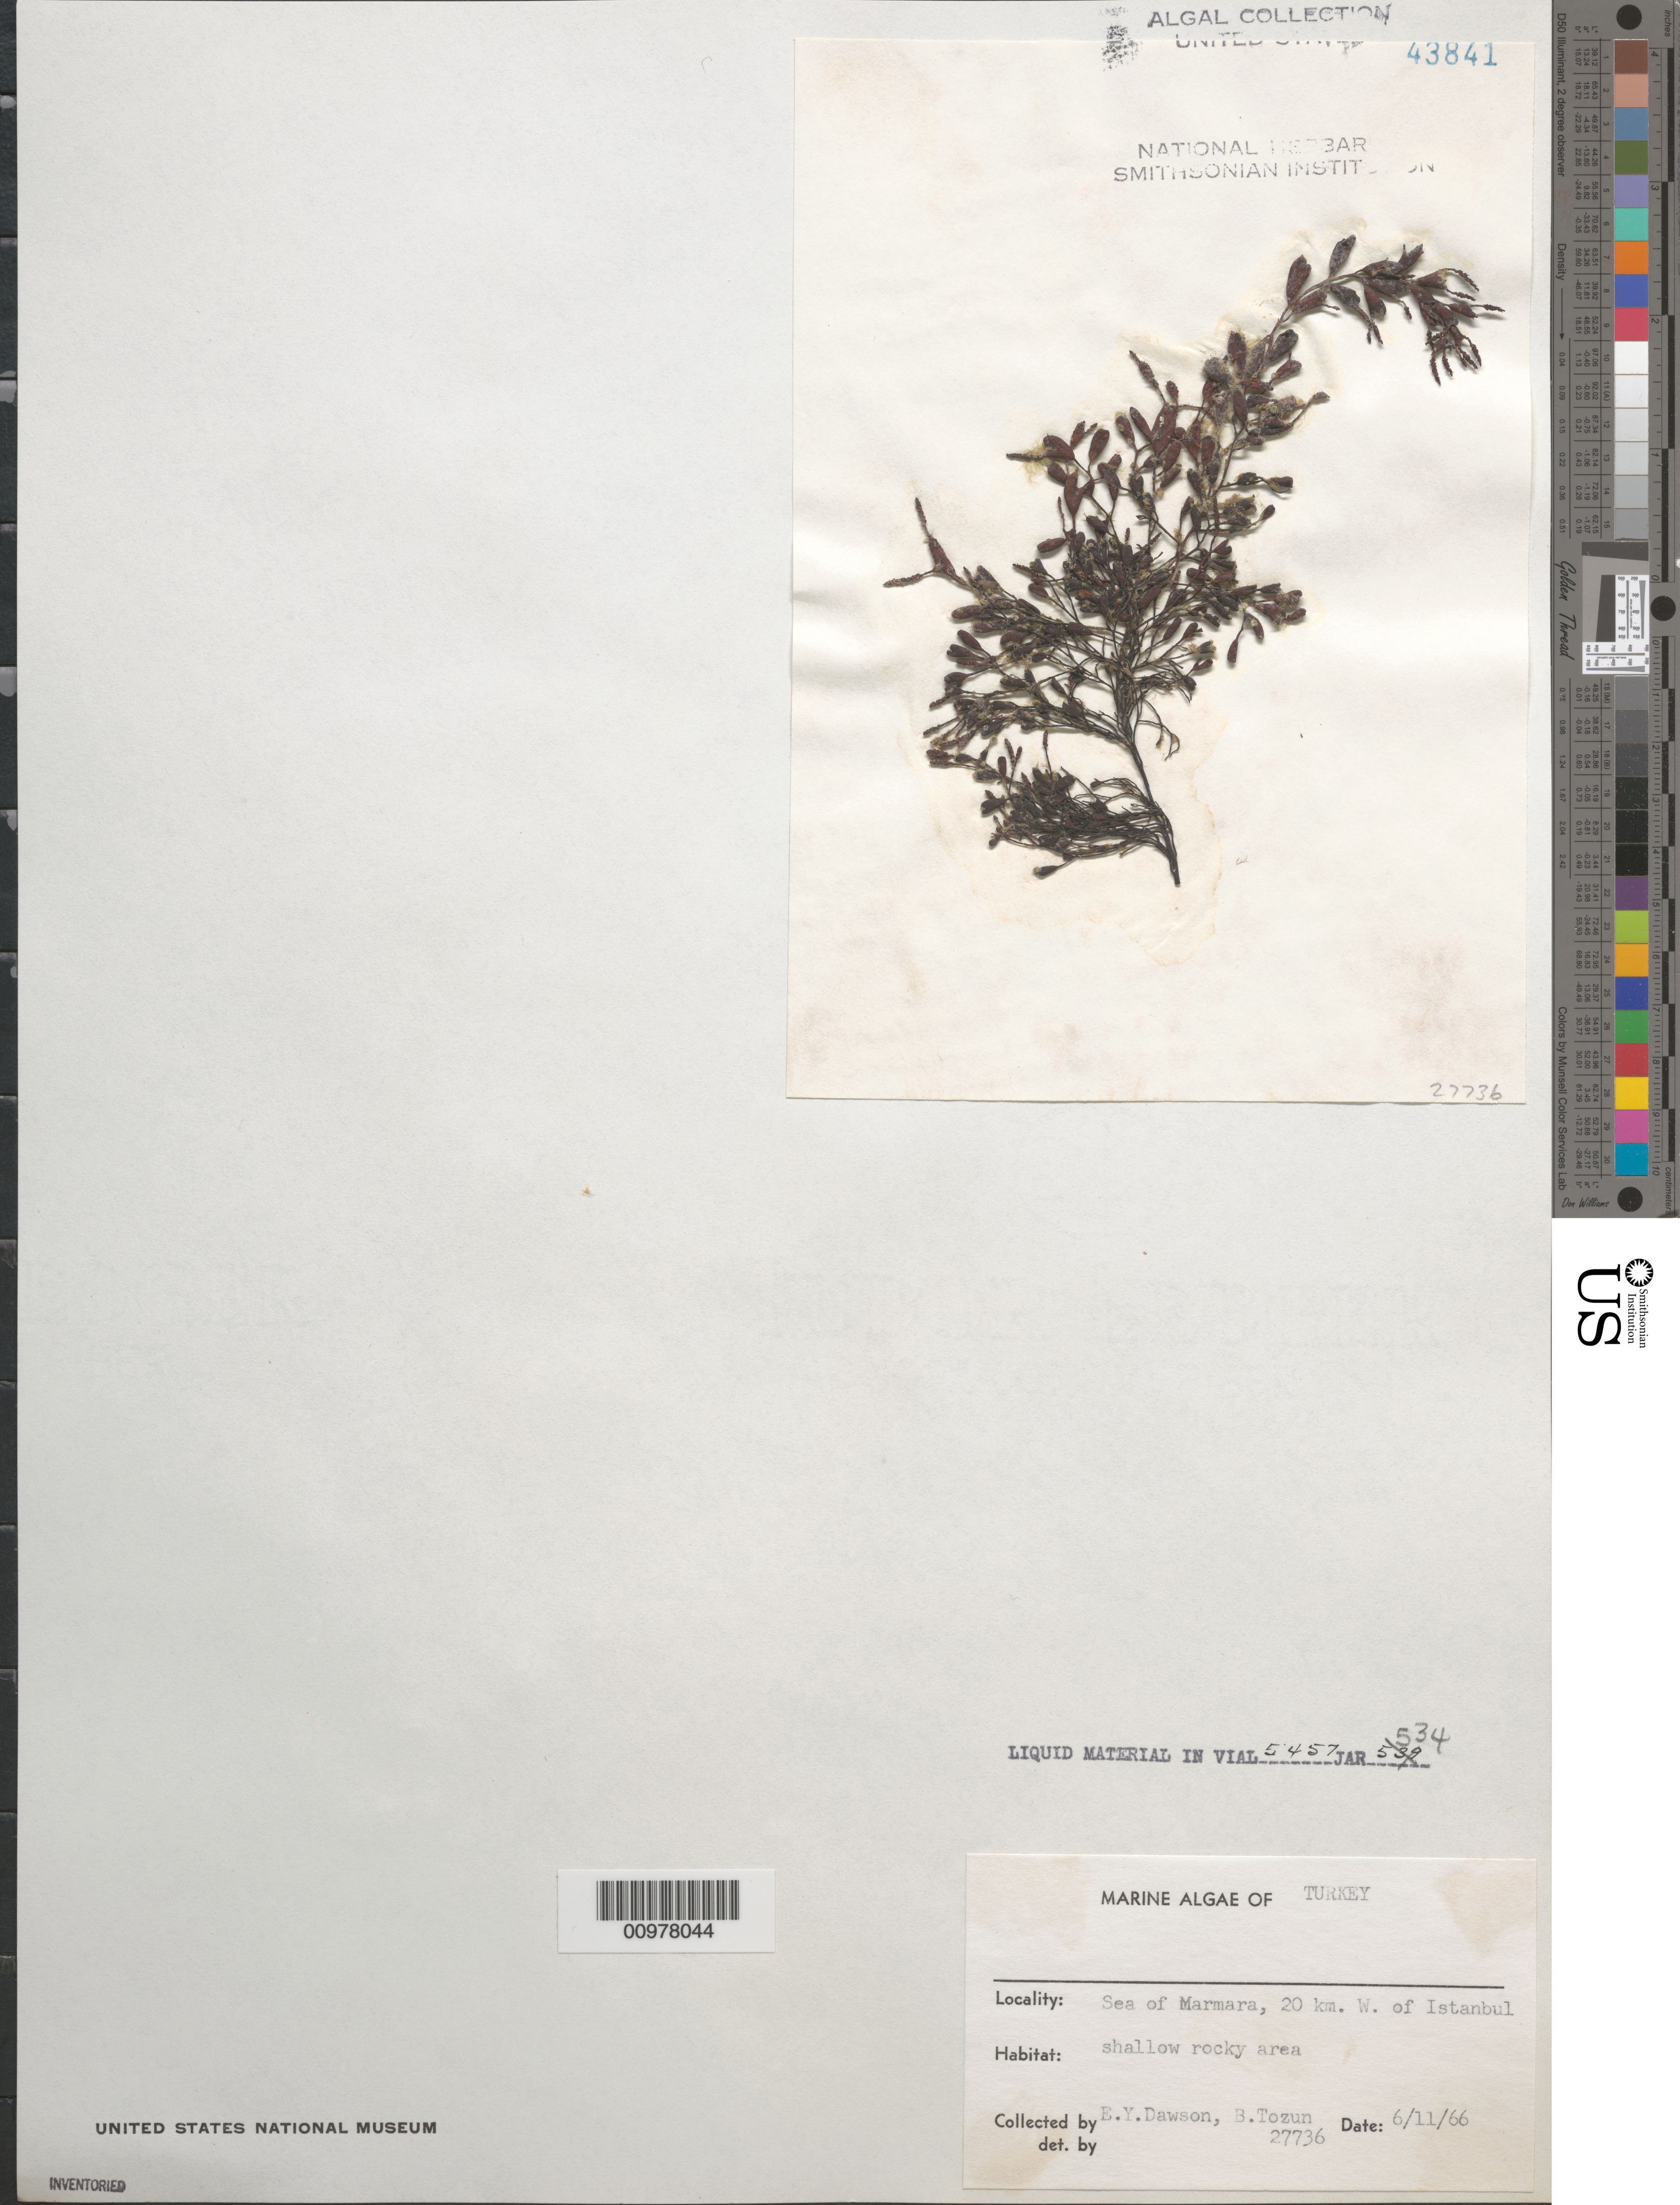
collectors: E. Y. Dawson & B. Tozun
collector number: EYD 27736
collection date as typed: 11 Jun 1966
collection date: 1966-06-11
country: Turkey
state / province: Istanbul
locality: Sea of Marmara, 20 km west of Istanbul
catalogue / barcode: US 43841